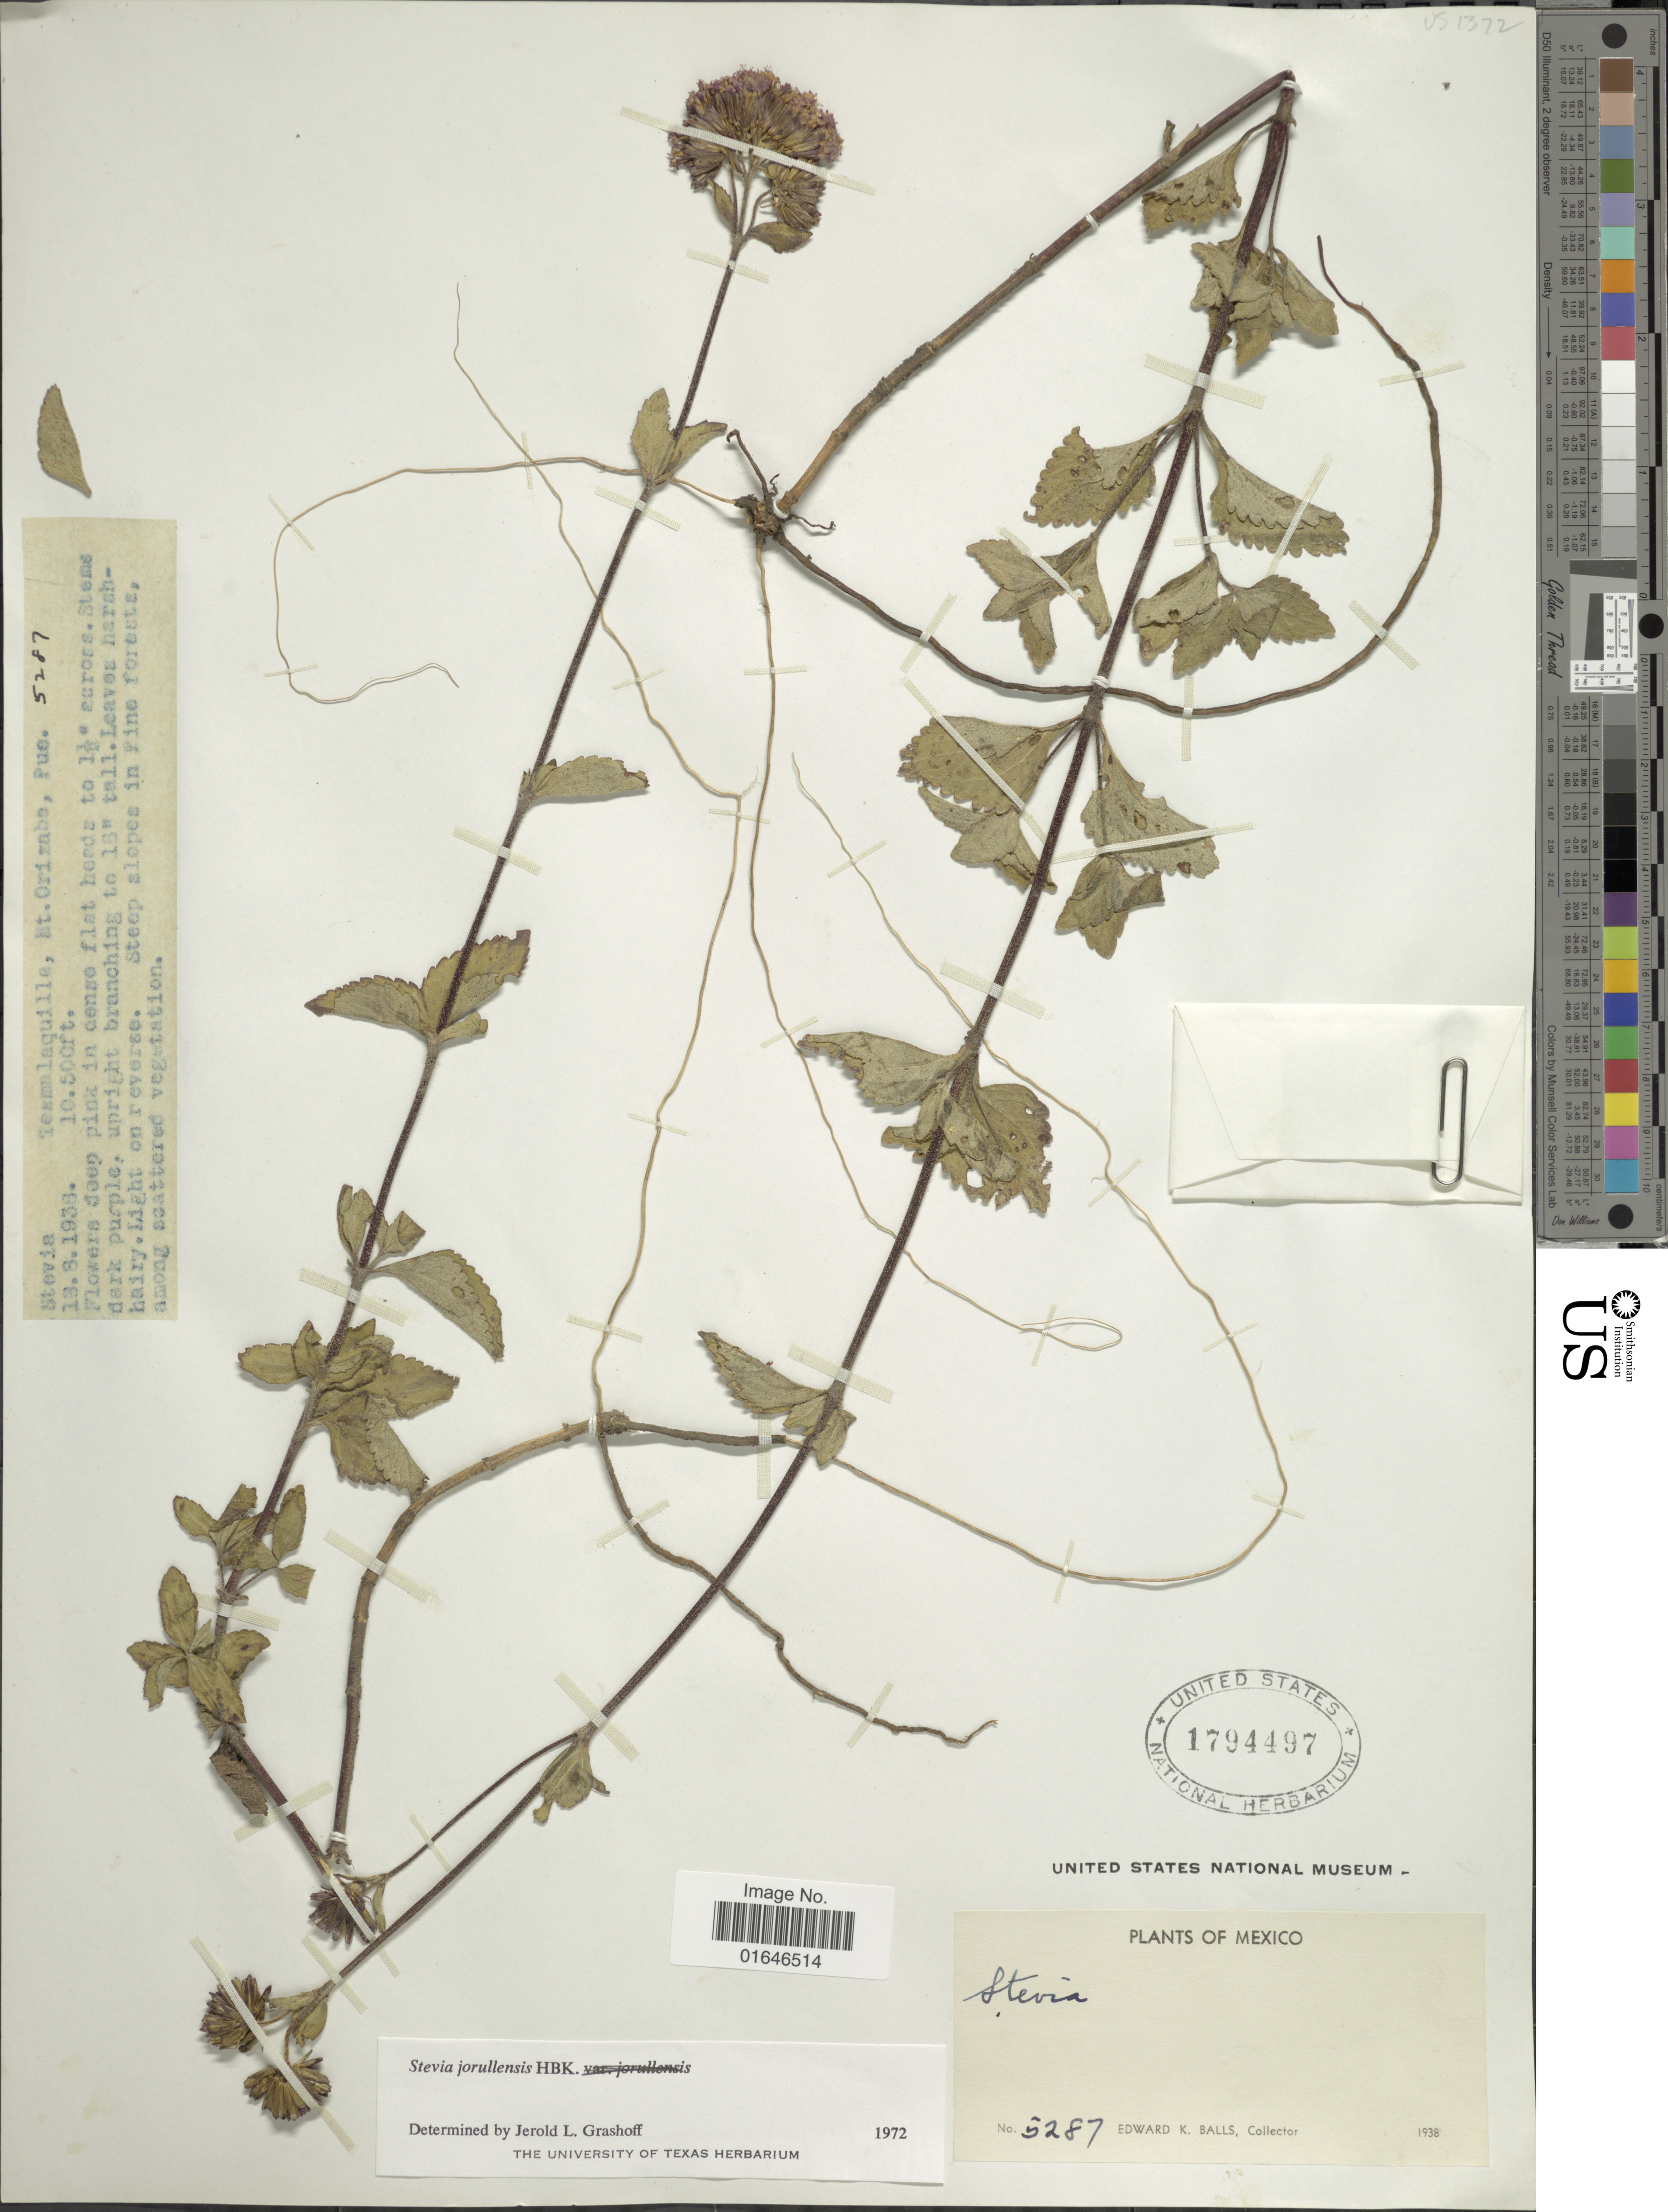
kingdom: Plantae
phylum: Tracheophyta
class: Magnoliopsida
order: Asterales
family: Asteraceae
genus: Stevia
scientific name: Stevia jorullensis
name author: Kunth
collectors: E. K. Balls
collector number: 5287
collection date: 1938-08-18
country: Mexico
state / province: Puebla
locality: Tesmalaquilla, Mt. Orizabe, Pue.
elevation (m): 3200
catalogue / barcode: US 1794497